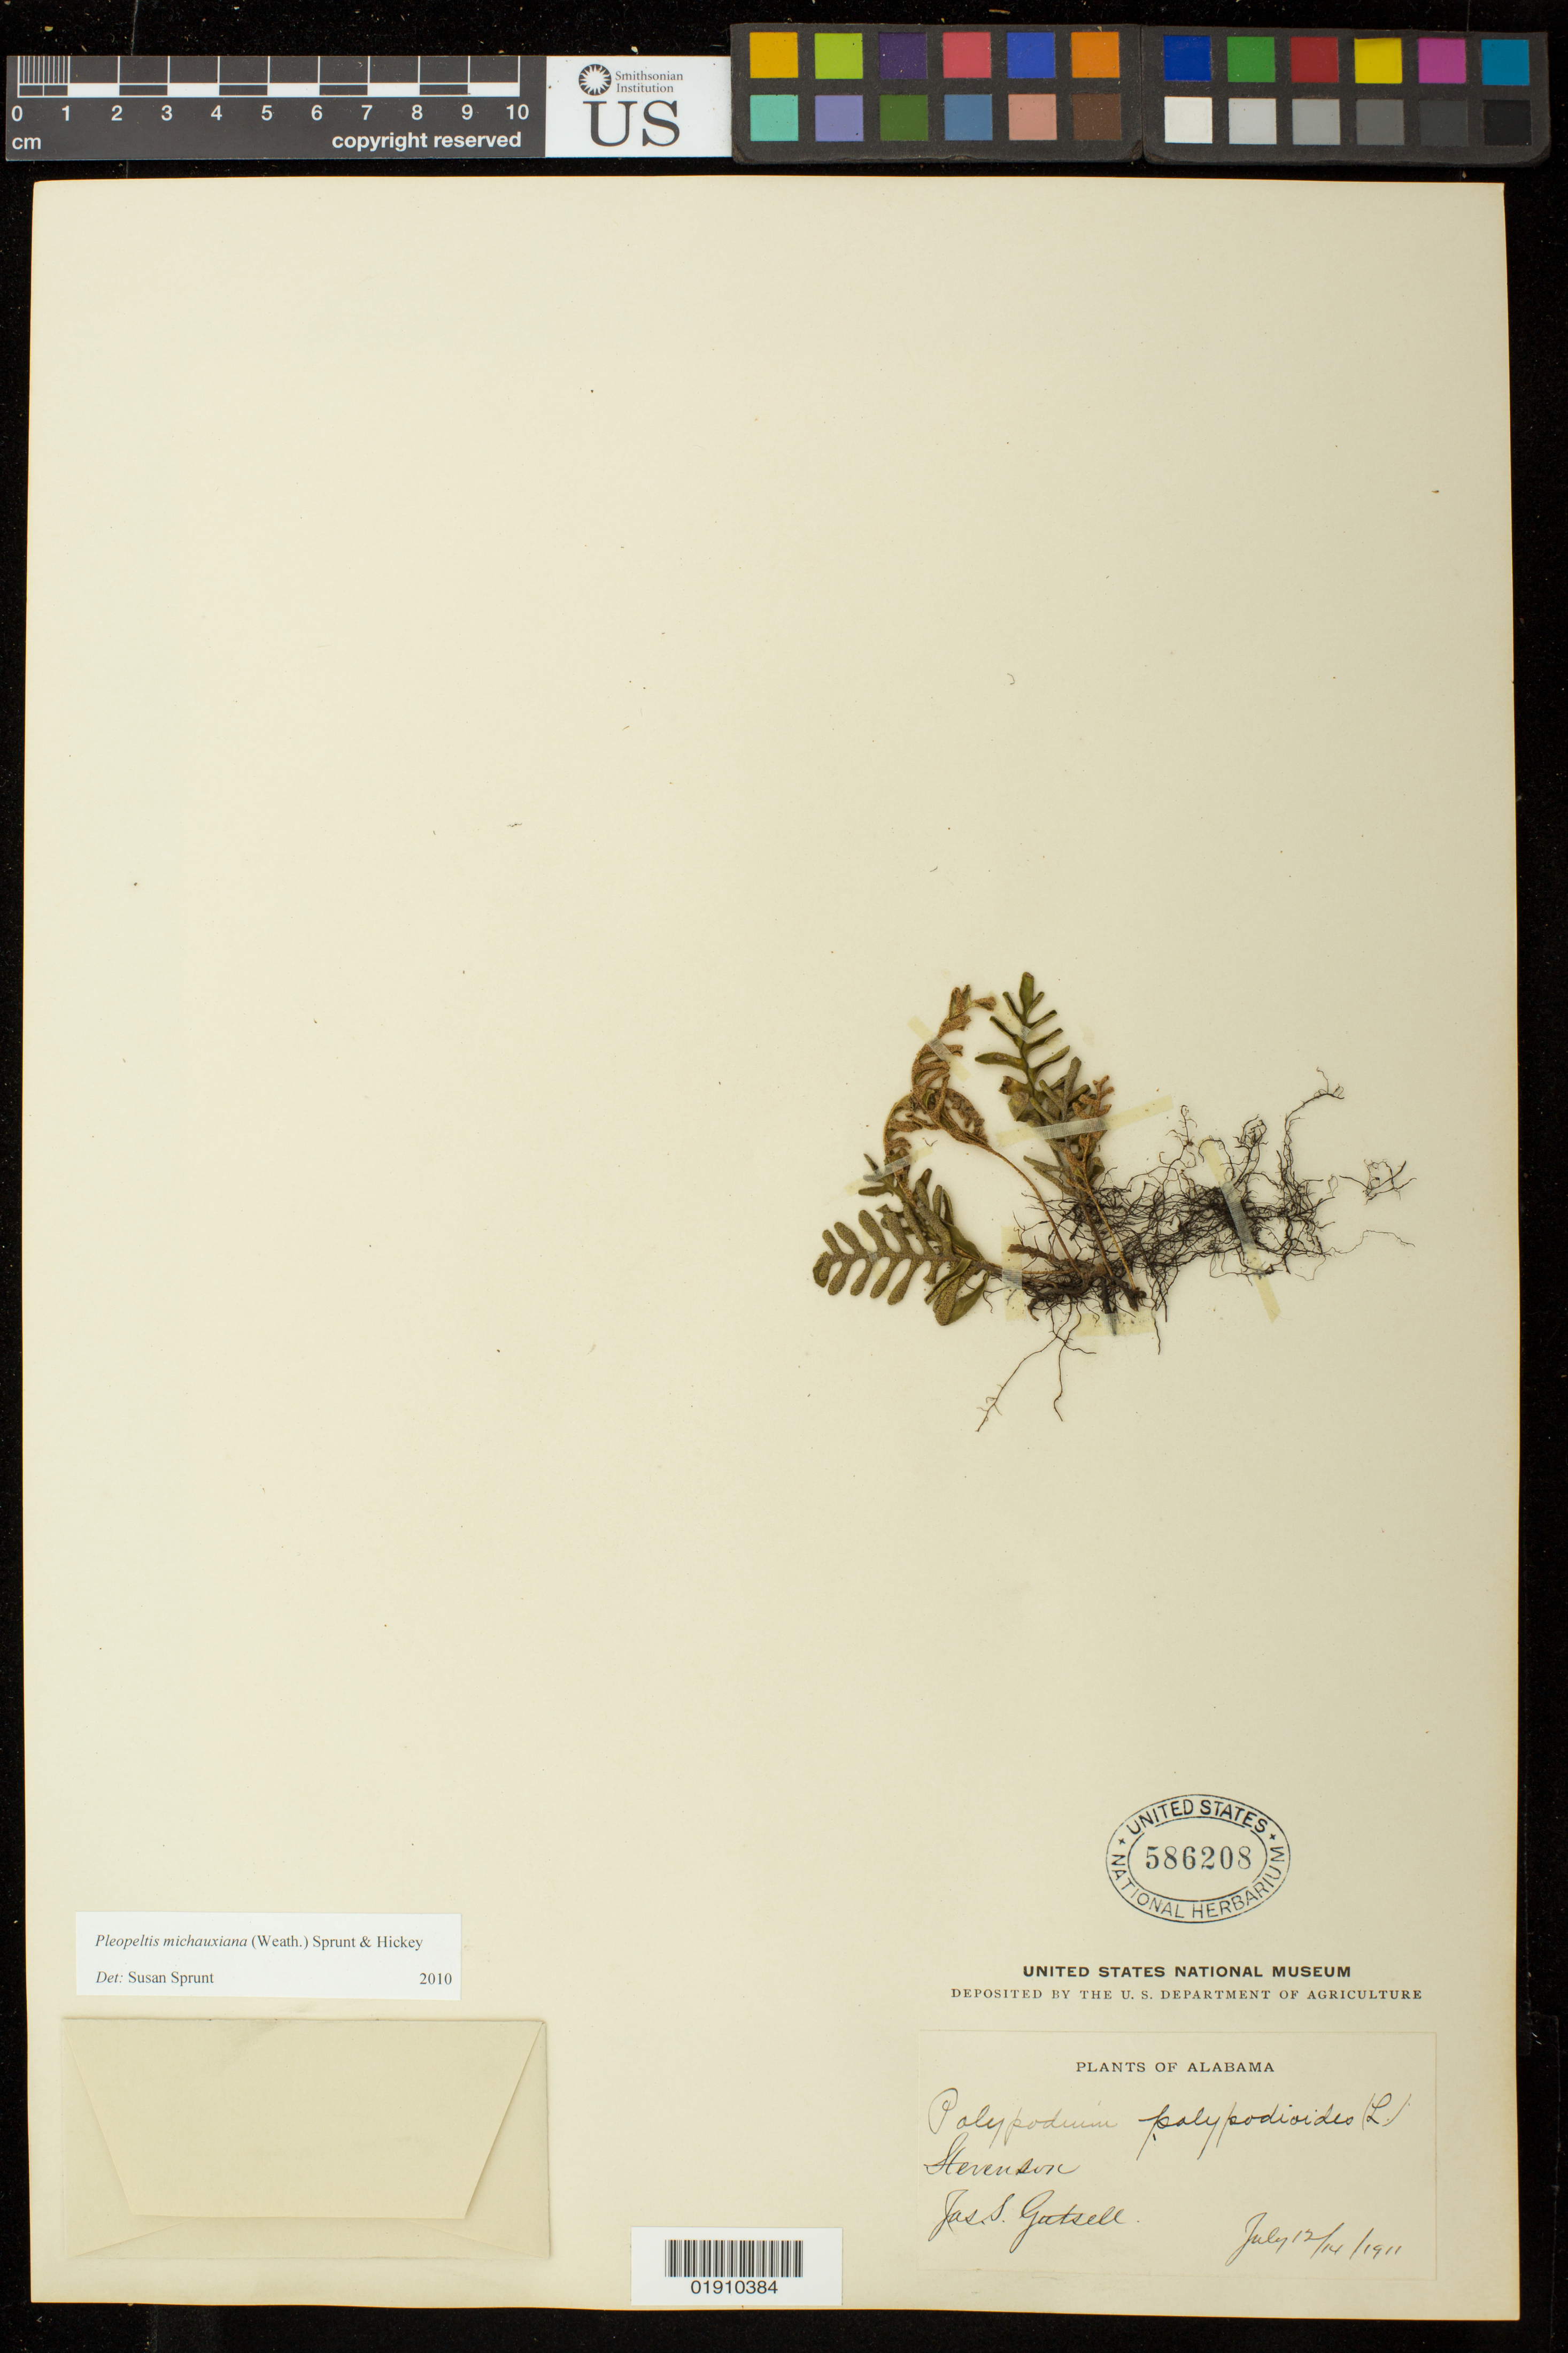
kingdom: Plantae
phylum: Tracheophyta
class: Polypodiopsida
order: Polypodiales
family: Polypodiaceae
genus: Pleopeltis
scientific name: Pleopeltis michauxiana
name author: (Weath.) Hickey & Sprunt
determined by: Sprunt, S. V.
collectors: J. Gutsell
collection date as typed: July 12/14 1911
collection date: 1911-07-12/1911-07-14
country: United States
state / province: Alabama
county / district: Jackson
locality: Alabama, Stevenson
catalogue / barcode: US 586208